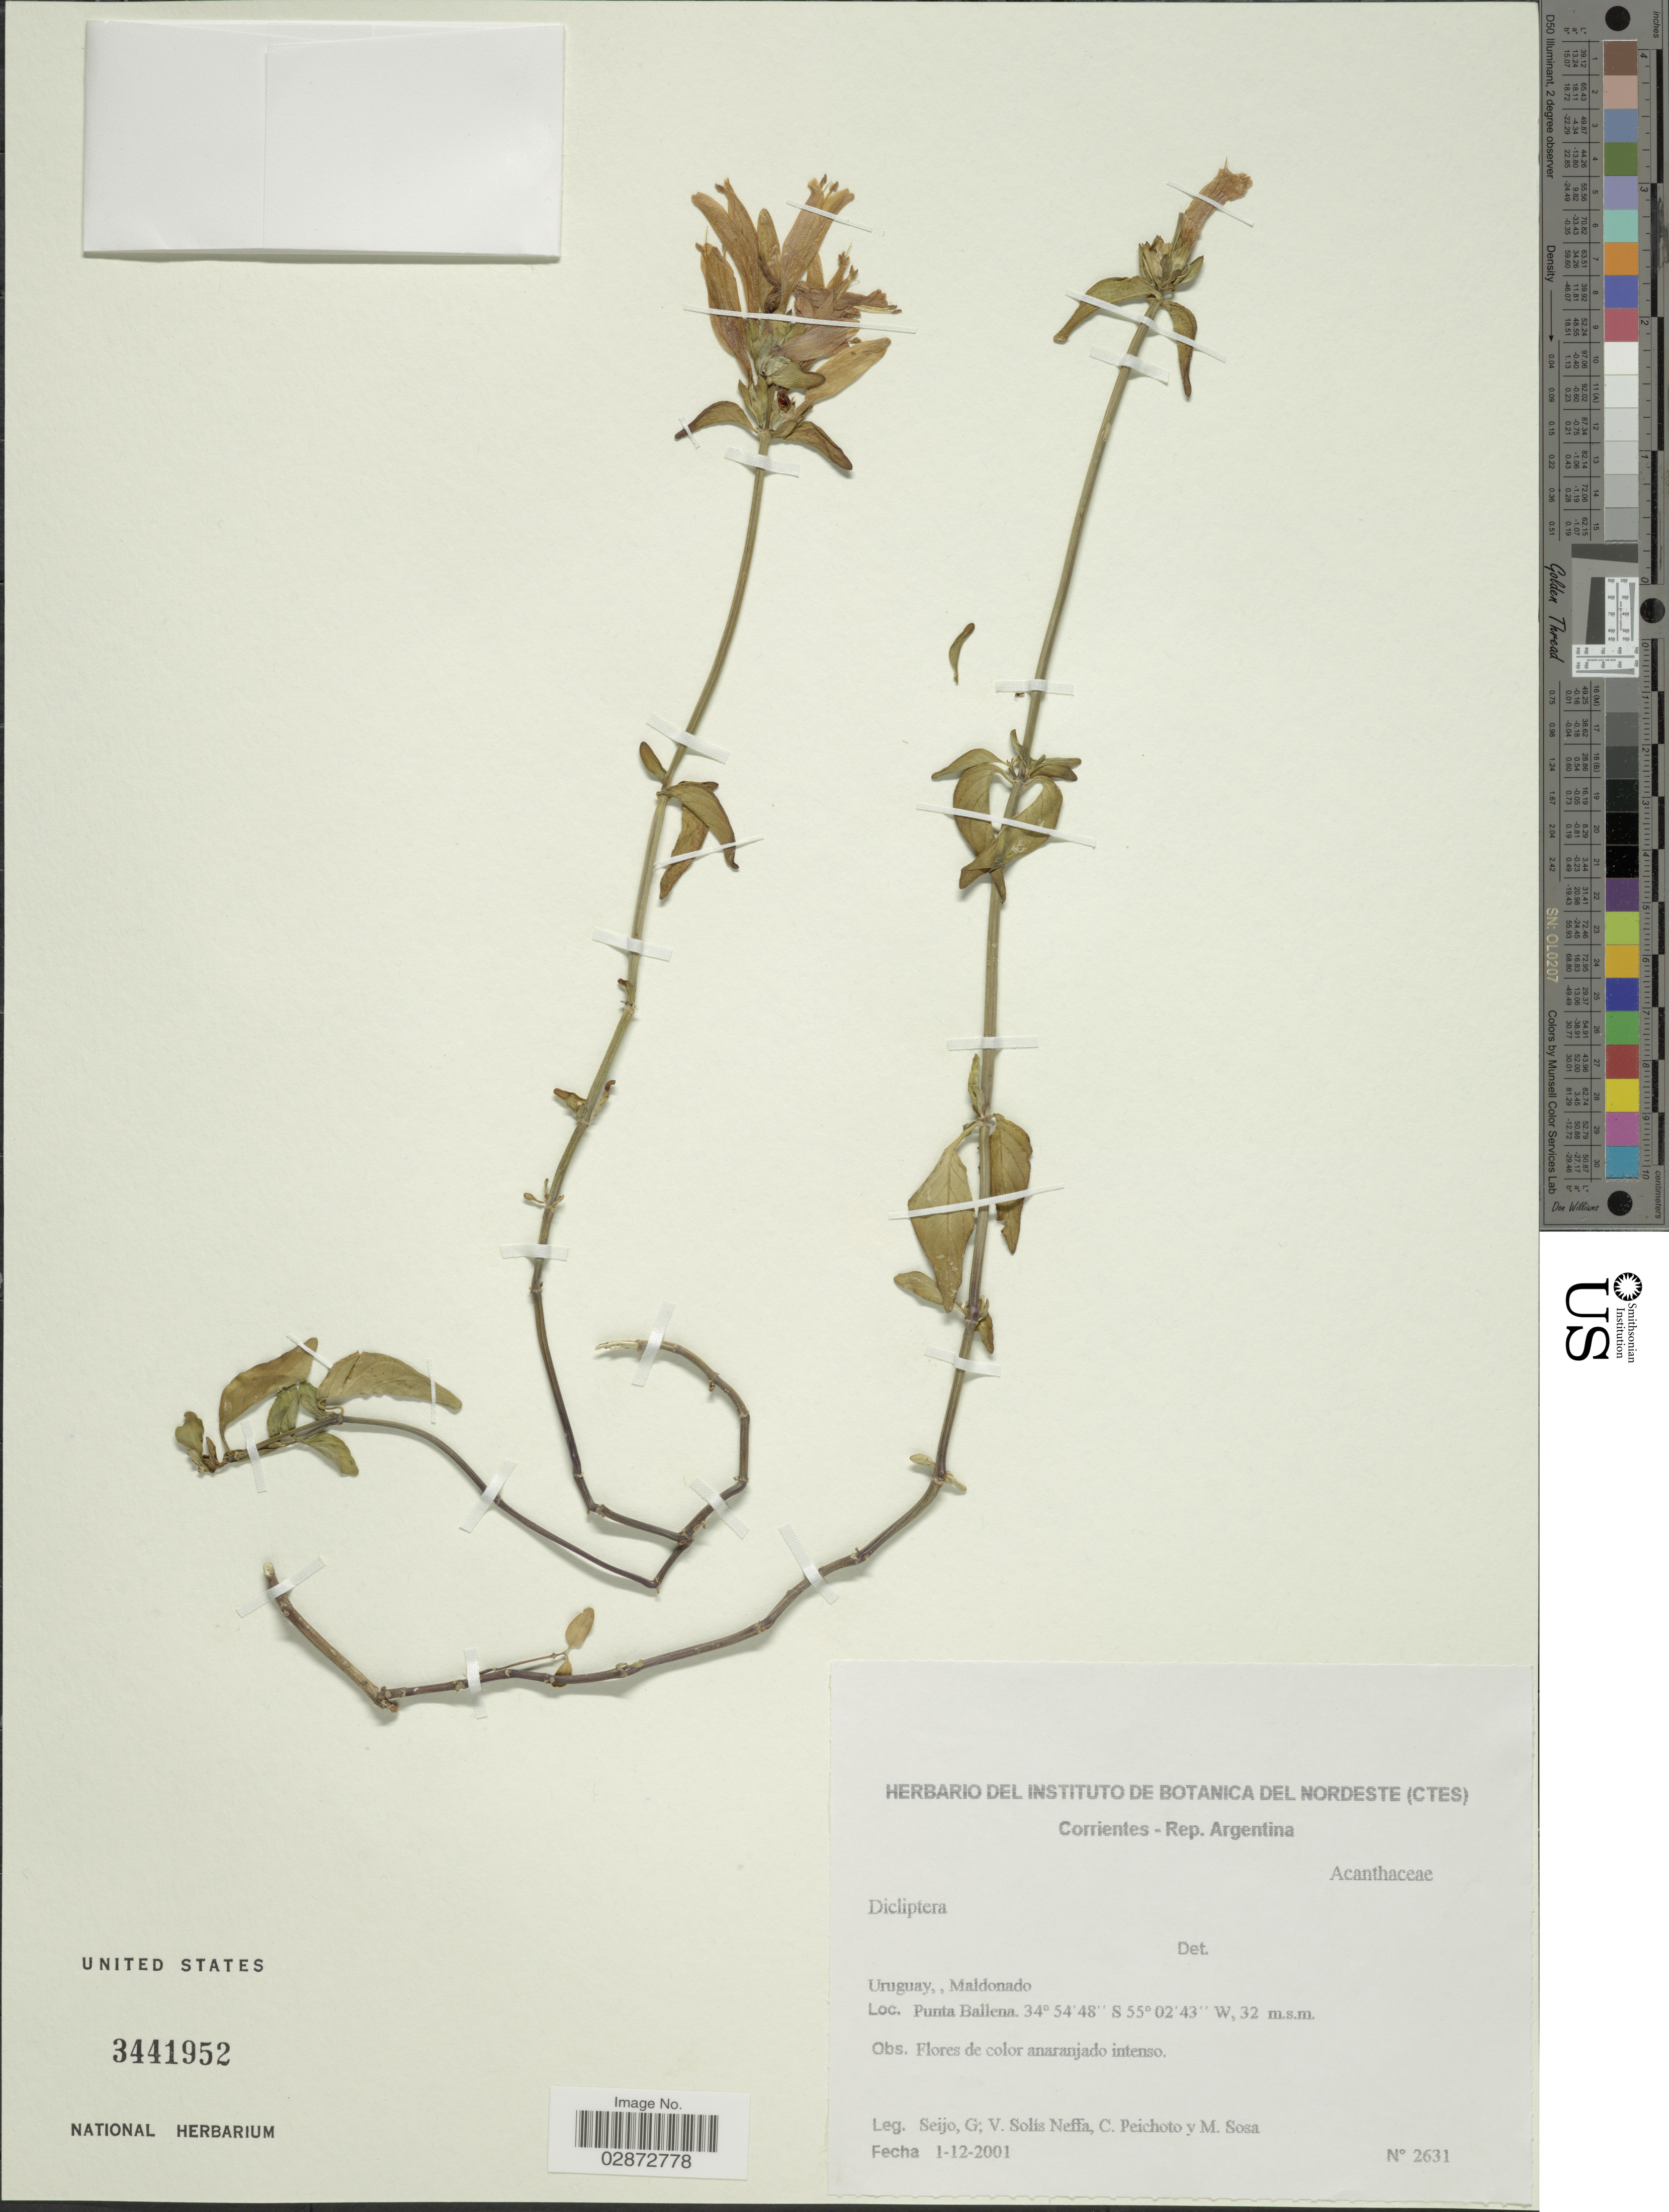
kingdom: Plantae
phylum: Tracheophyta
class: Magnoliopsida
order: Lamiales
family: Acanthaceae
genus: Dicliptera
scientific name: Dicliptera sp.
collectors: G. Seijo, V. Solis Neffa, C. Peichoto & M. Sosa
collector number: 2631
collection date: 2001-12-01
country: Uruguay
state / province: Maldonado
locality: Punta Ballena.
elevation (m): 32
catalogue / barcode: US 3441952